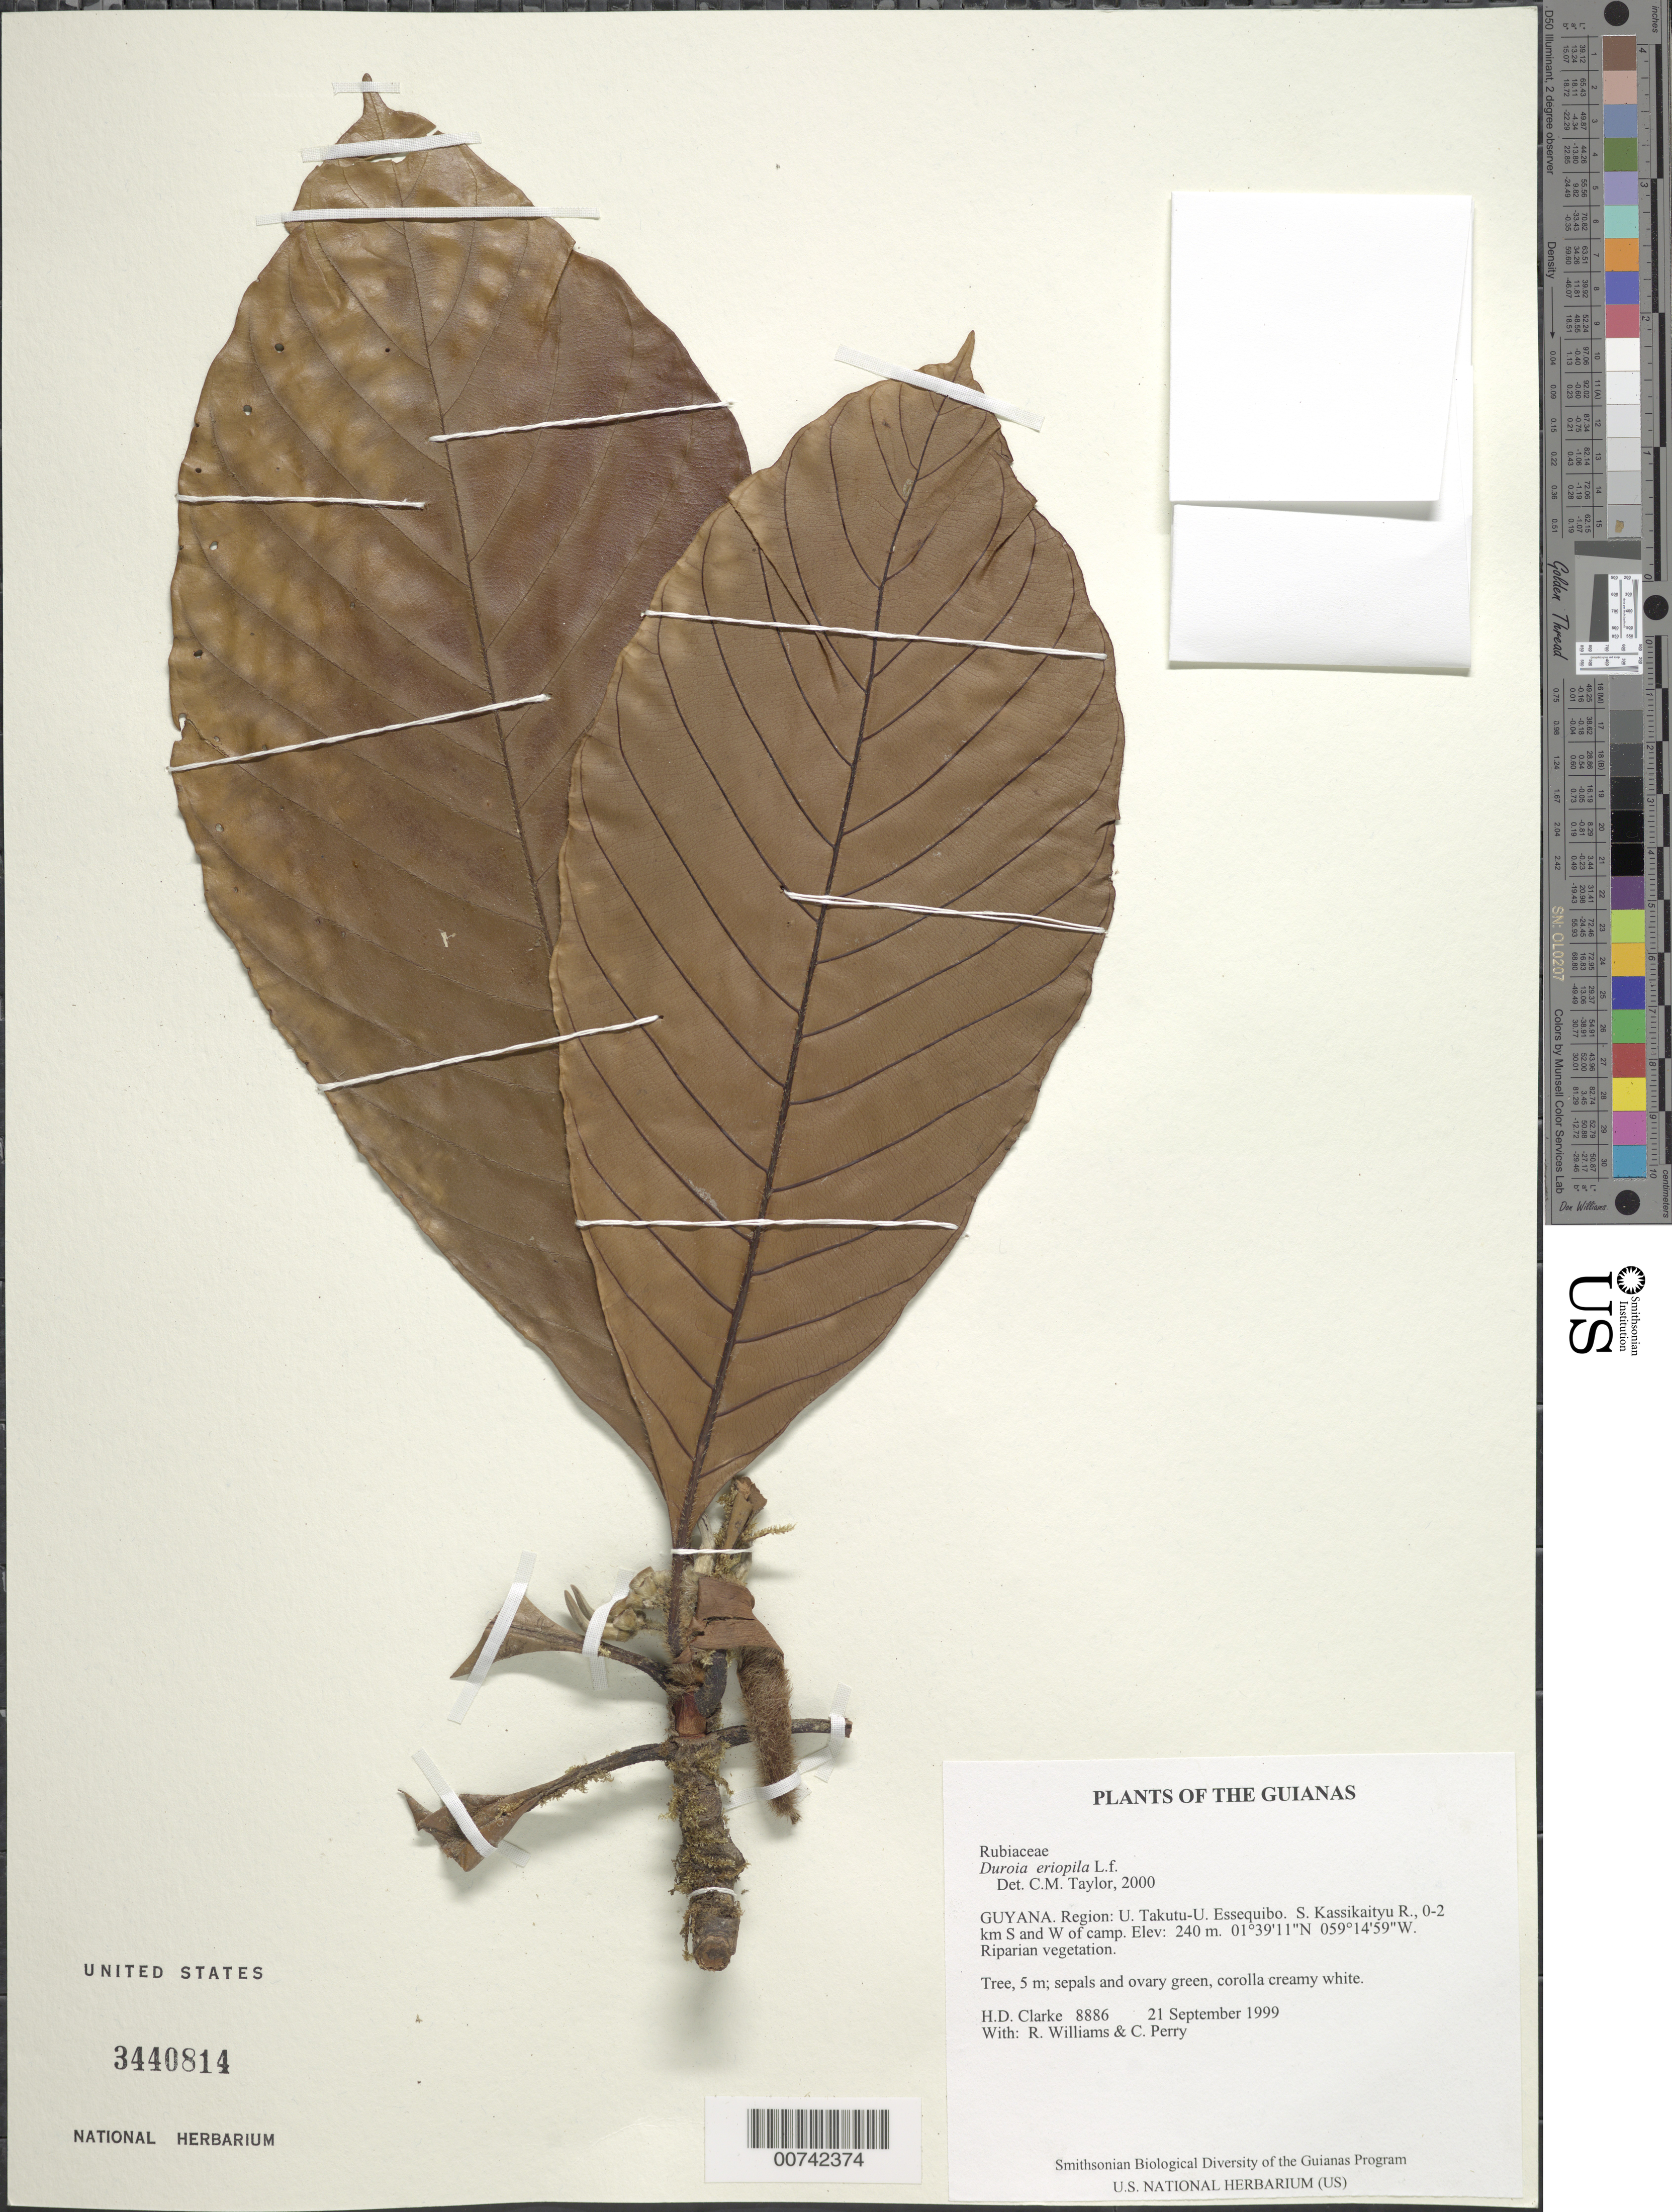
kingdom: Plantae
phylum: Tracheophyta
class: Magnoliopsida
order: Gentianales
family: Rubiaceae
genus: Duroia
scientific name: Duroia eriopila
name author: L. f.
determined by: Taylor, Charlotte M.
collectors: H. D. Clarke, R. Williams & C. Perry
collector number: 8886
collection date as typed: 21 September 1999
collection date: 1999-09-21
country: Guyana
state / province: U. Takutu-U. Essequibo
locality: S. Kassikaityu R., 0-2 km S and W of camp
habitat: Riparian vegetation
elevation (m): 240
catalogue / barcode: US 3440814